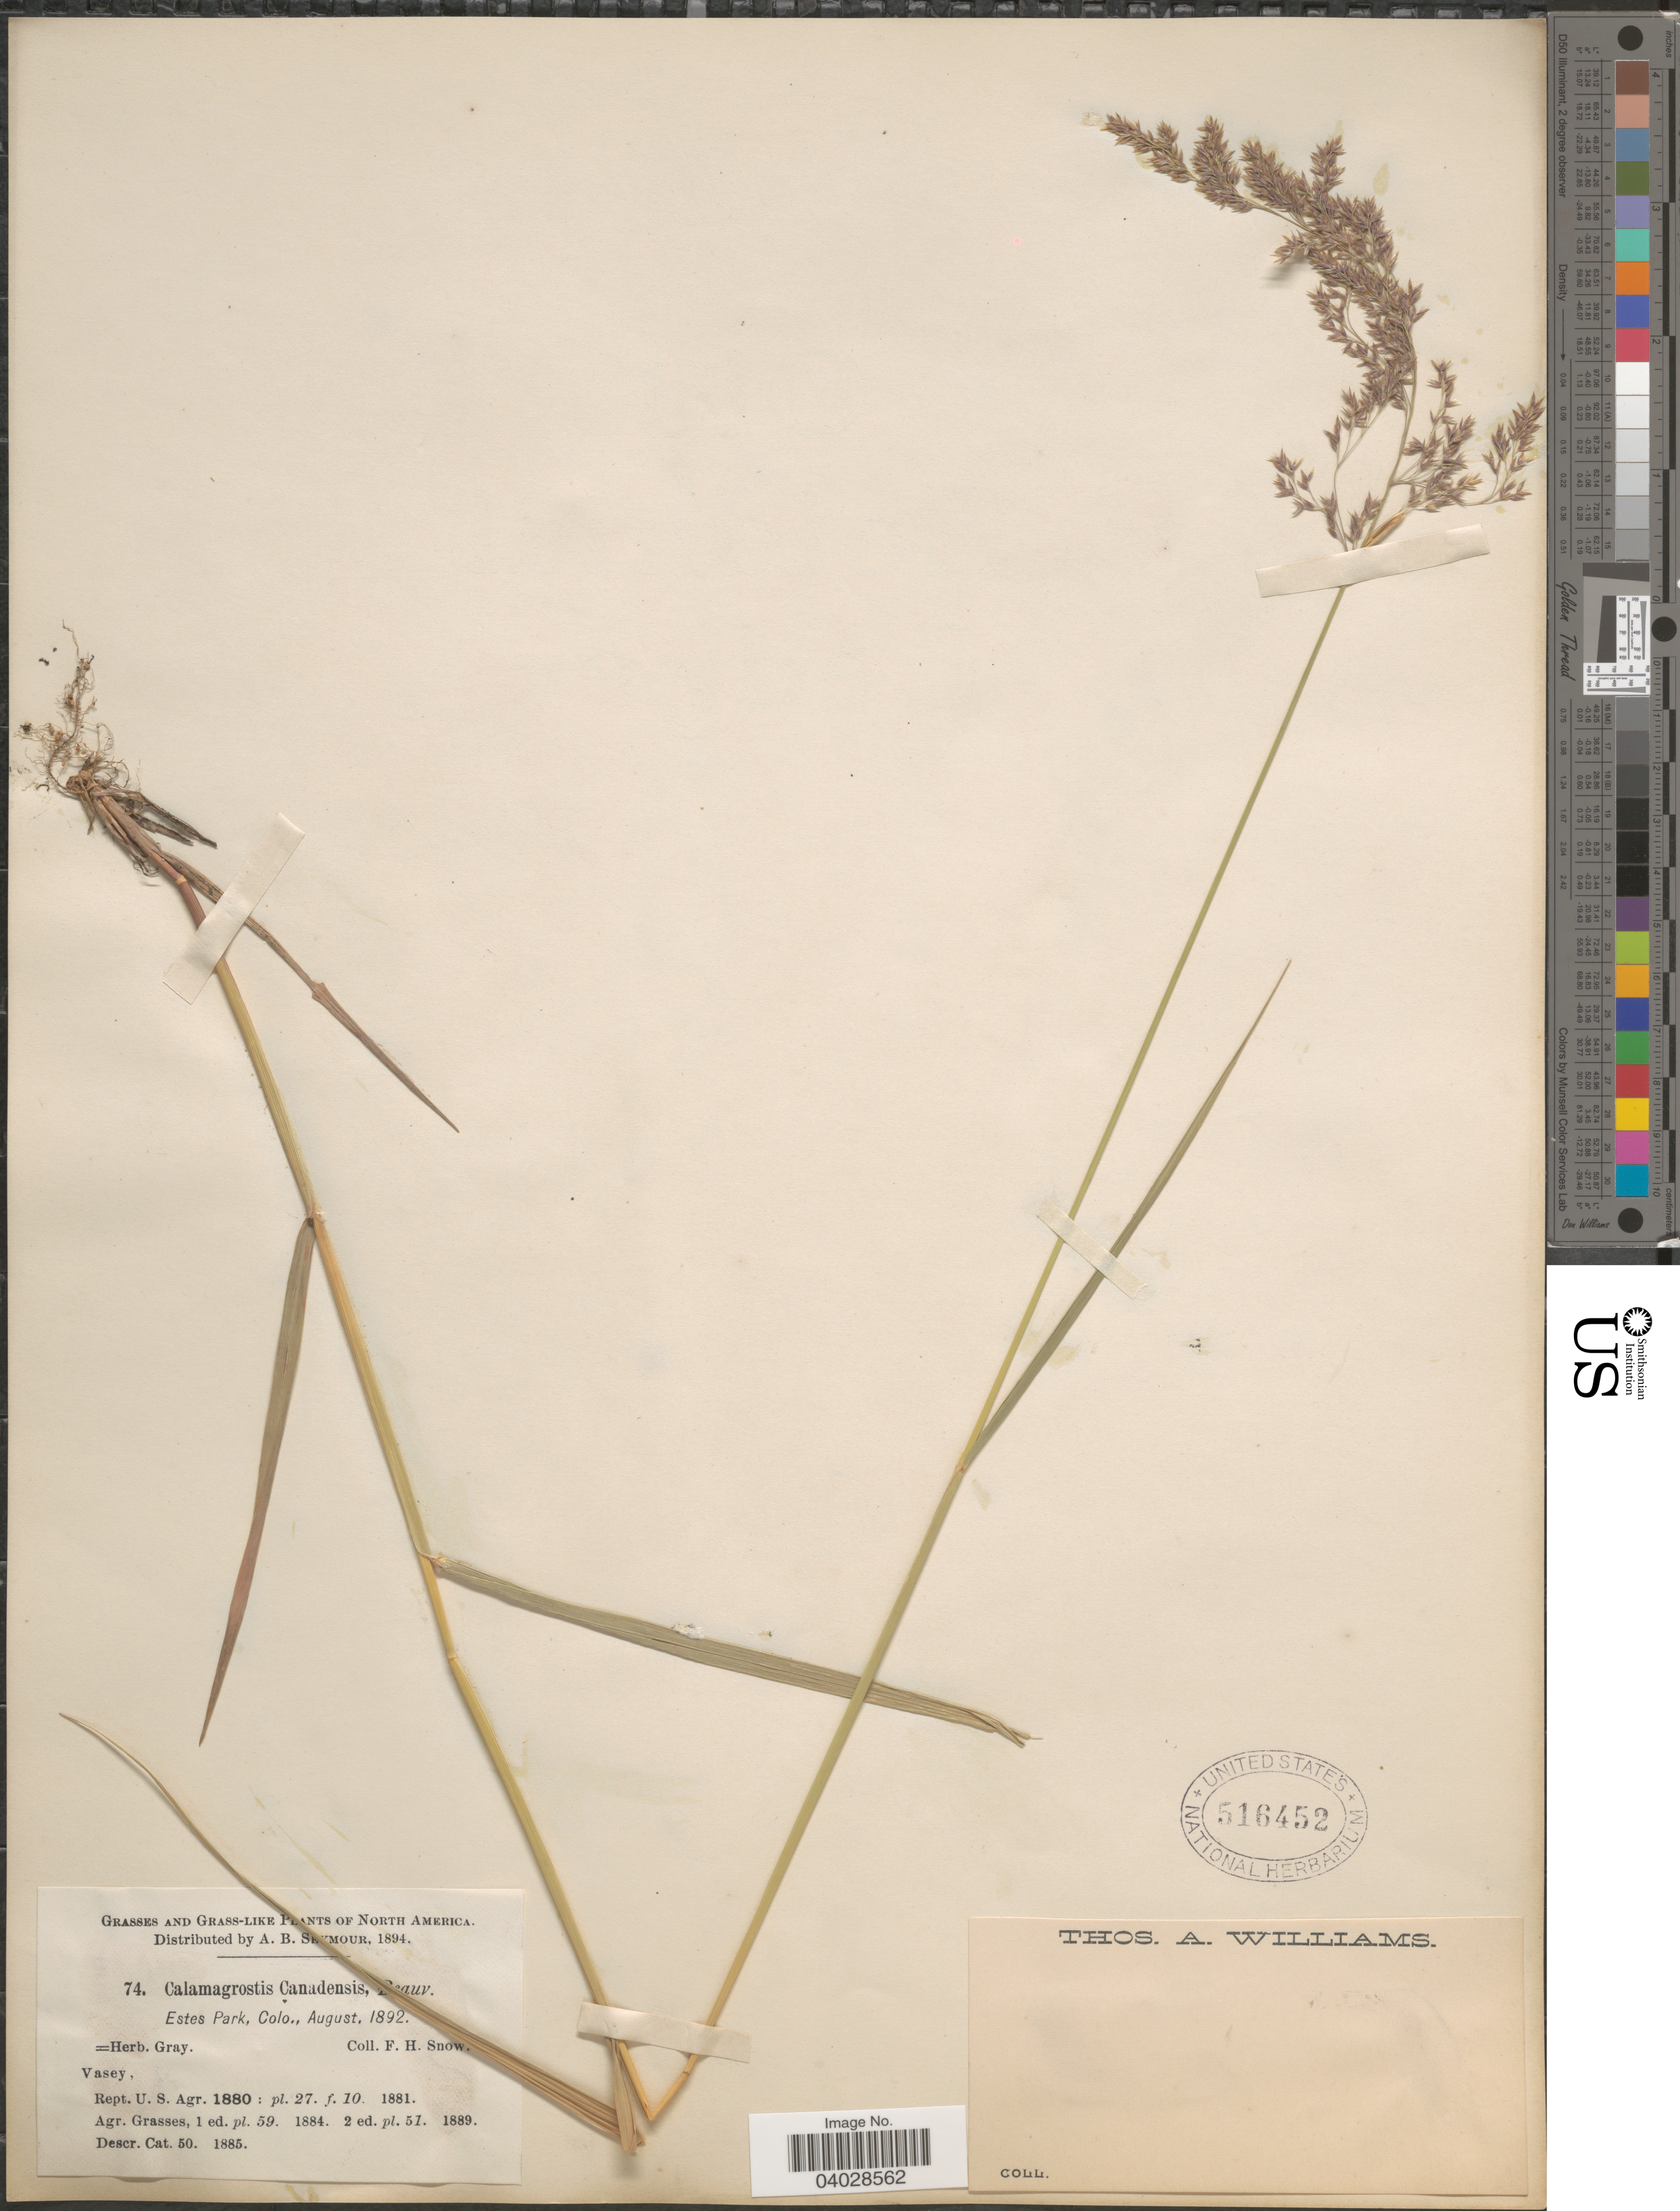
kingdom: Plantae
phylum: Tracheophyta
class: Liliopsida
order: Poales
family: Poaceae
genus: Calamagrostis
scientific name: Calamagrostis canadensis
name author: (Michx.) P. Beauv.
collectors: F. H. Snow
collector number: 74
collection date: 1892-08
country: United States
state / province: Colorado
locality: Estes Park.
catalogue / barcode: US 516452